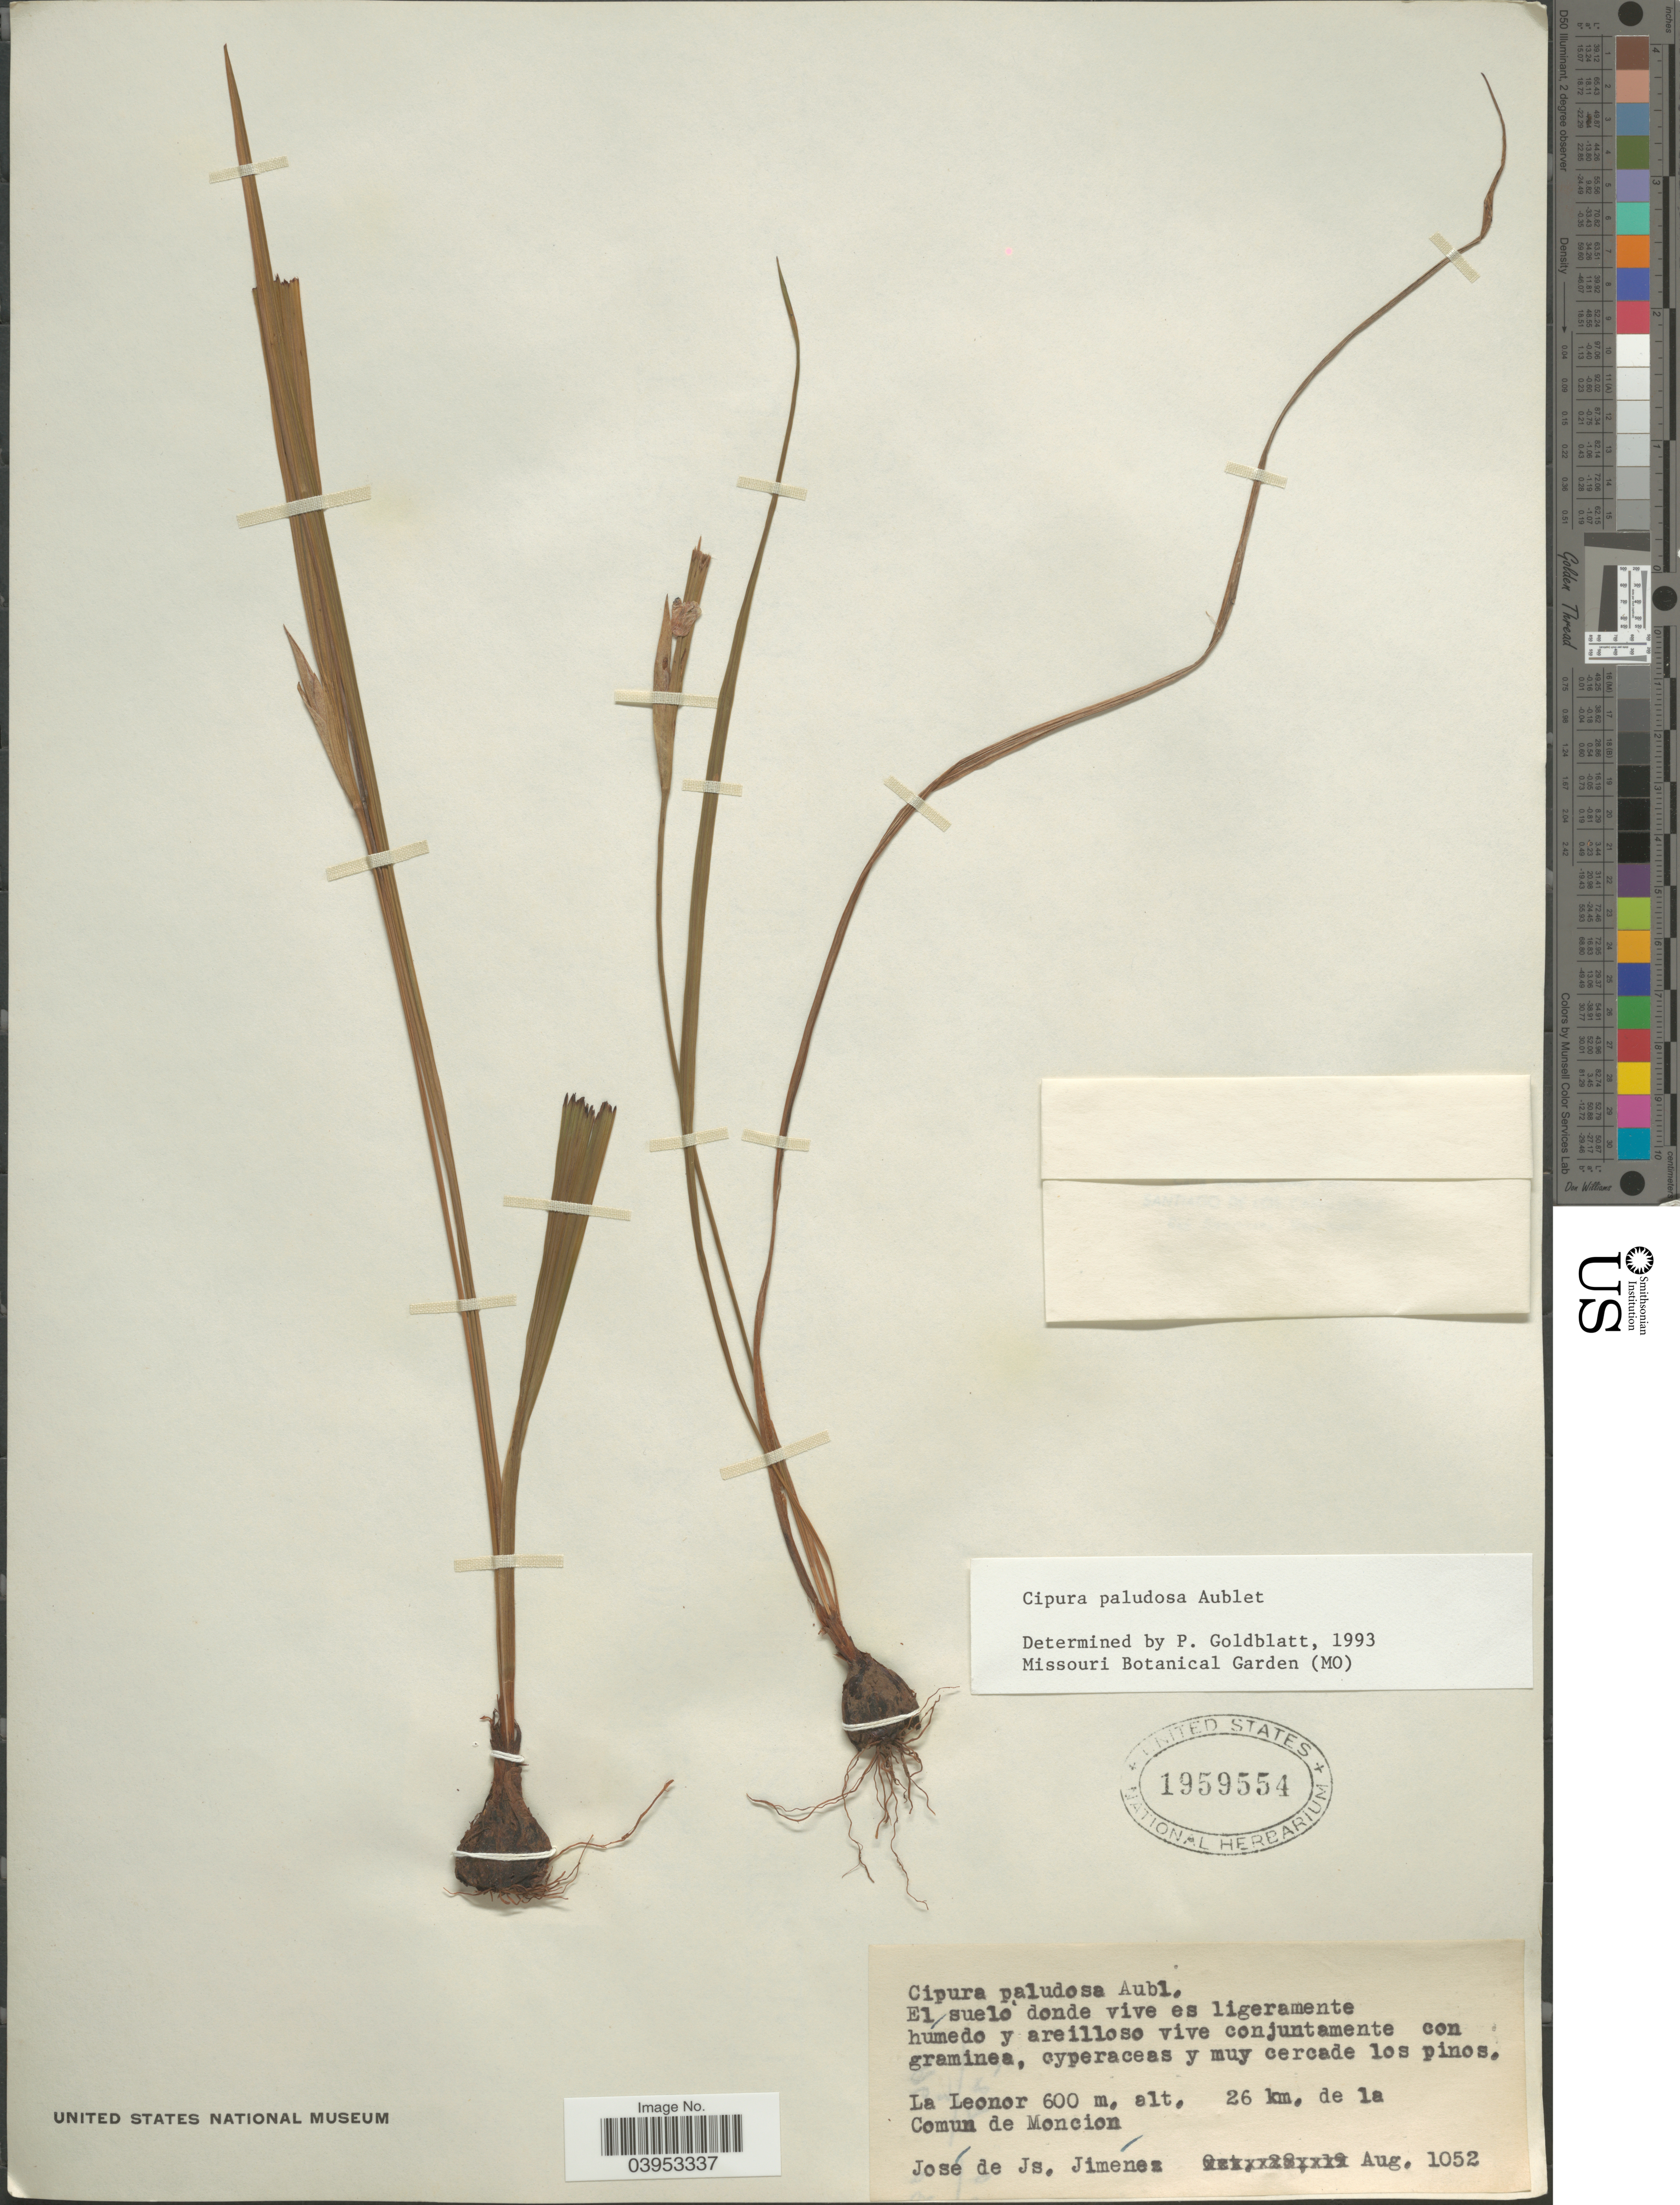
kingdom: Plantae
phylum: Tracheophyta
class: Liliopsida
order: Asparagales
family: Iridaceae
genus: Cipura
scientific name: Cipura paludosa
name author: Aubl.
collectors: J. J. Jiménez Almonte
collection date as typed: Aug, 1052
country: Dominican Republic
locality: La Leonor, 26 km. de la Comun de Moncion.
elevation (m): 600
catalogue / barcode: US 1959554